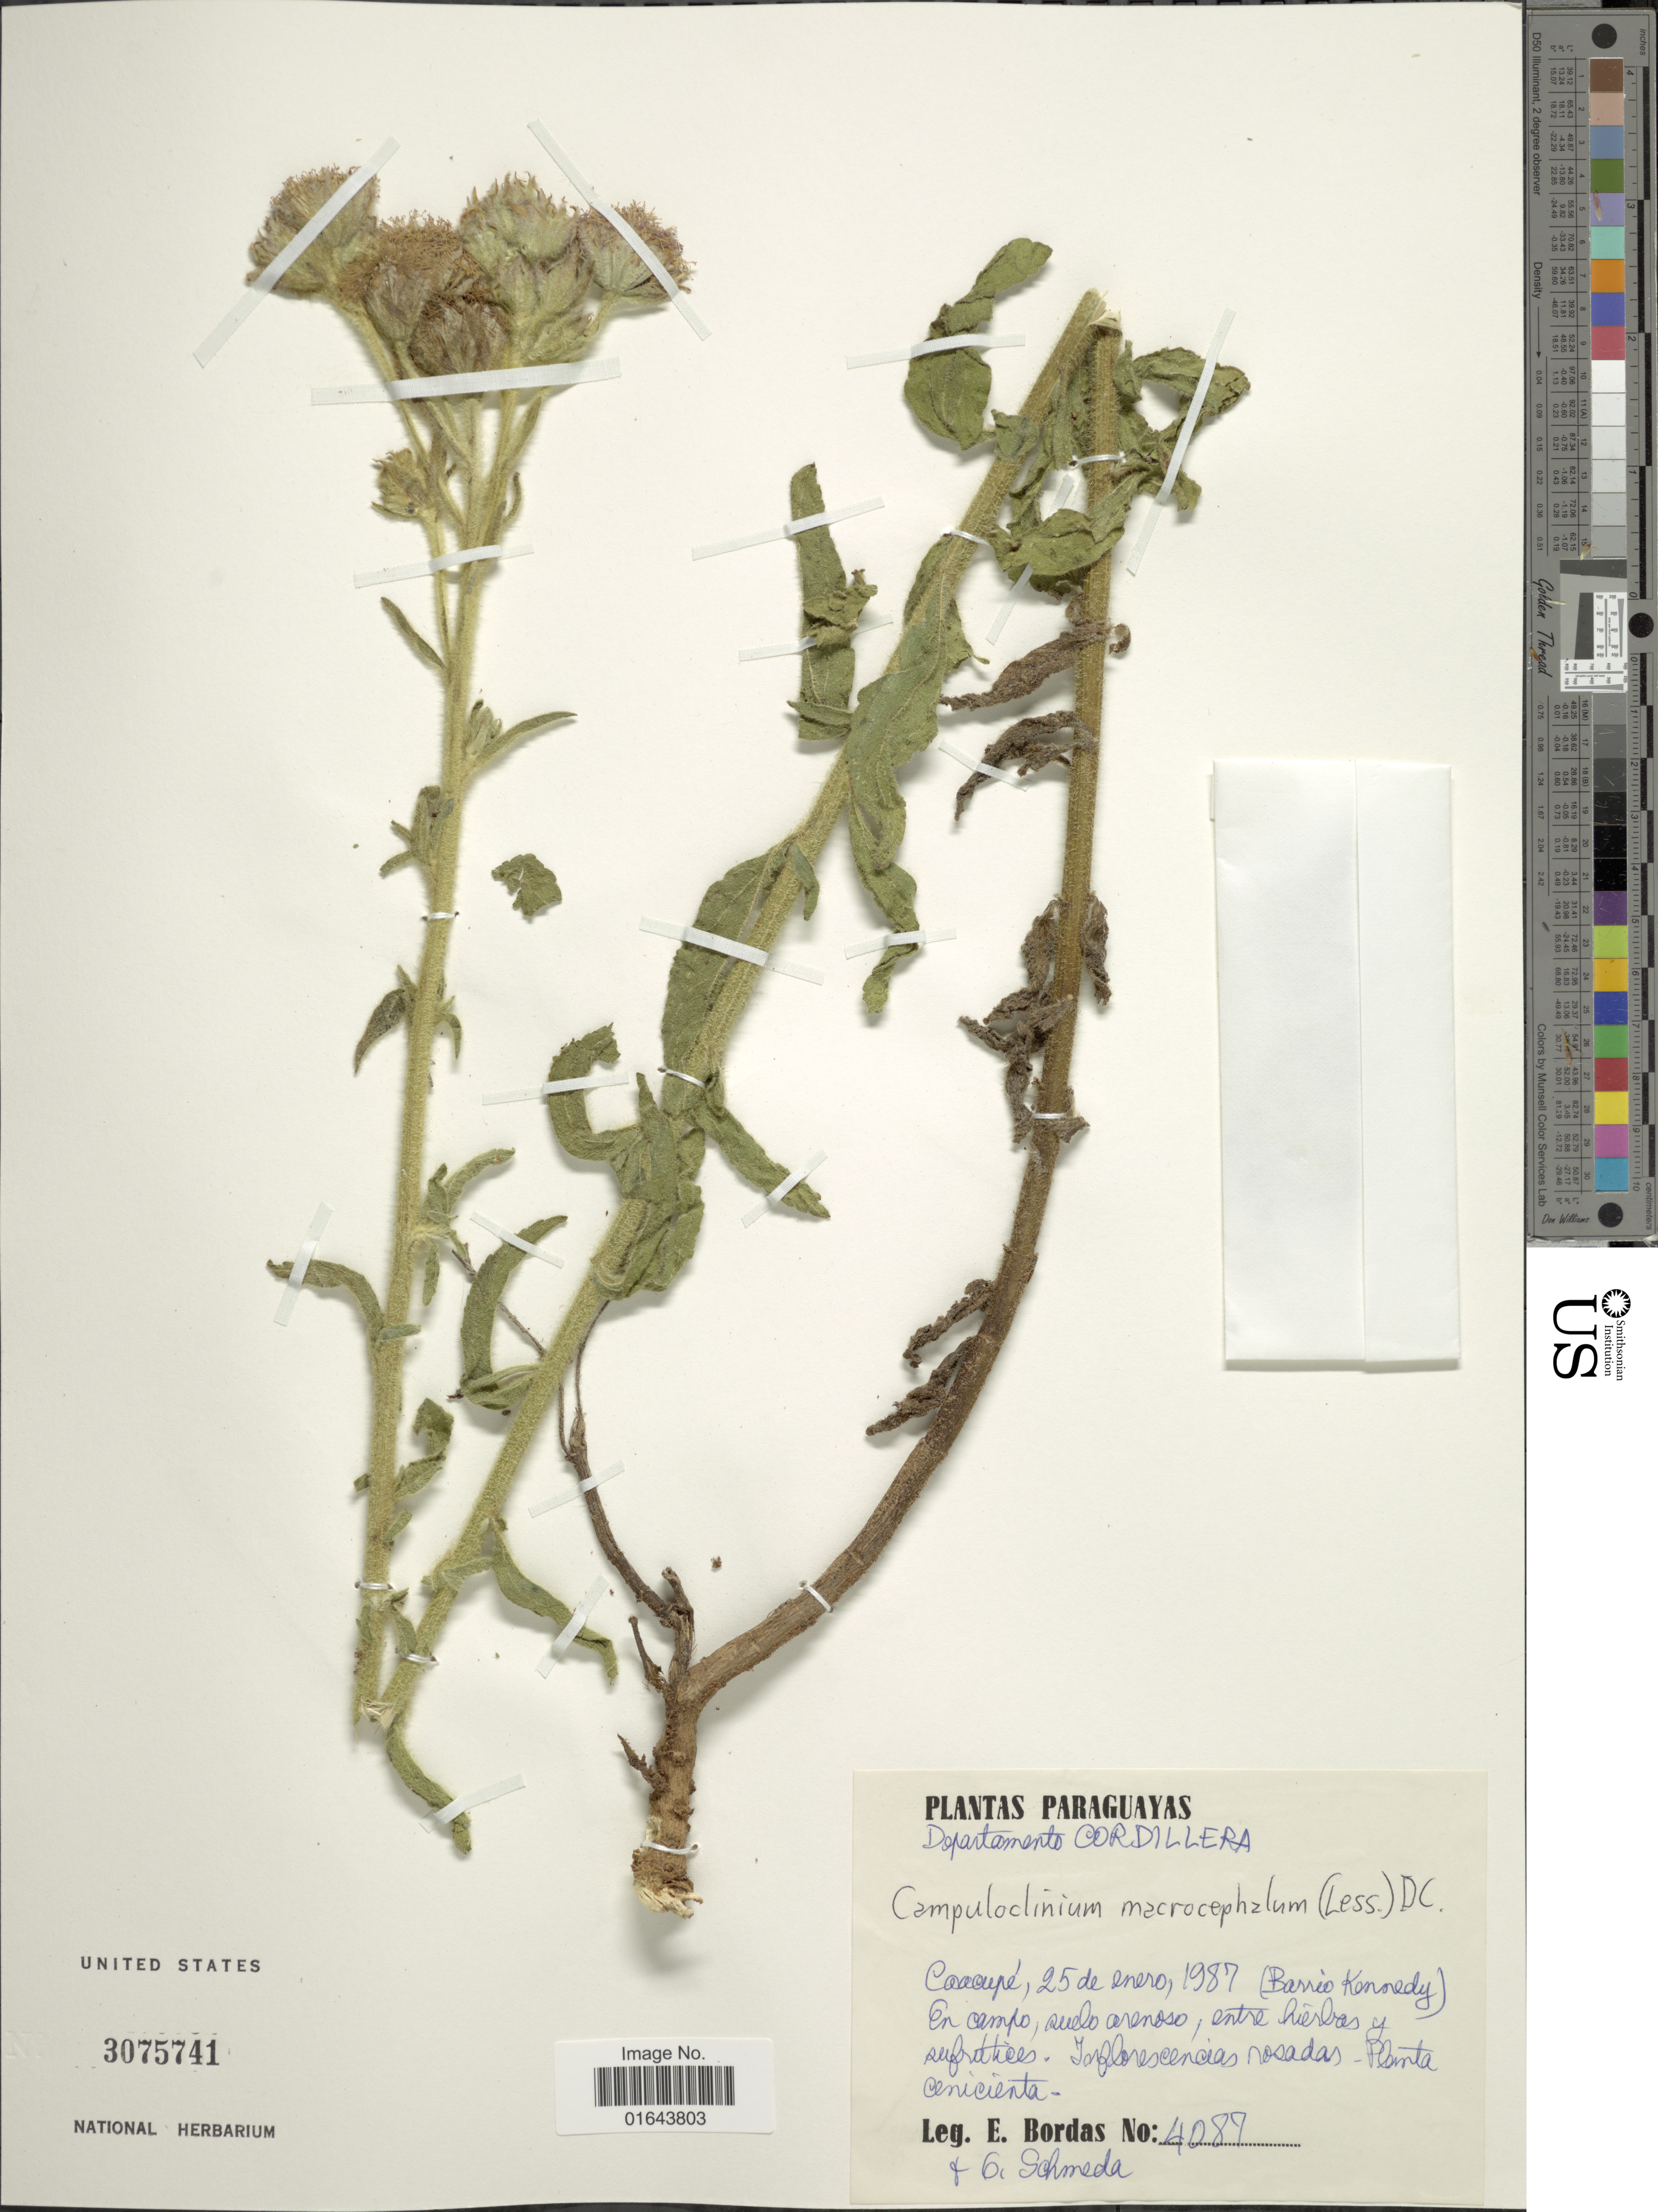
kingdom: Plantae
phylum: Tracheophyta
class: Magnoliopsida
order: Asterales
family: Asteraceae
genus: Campuloclinium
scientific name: Campuloclinium macrocephalum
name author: (Less.) DC.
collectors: E. Bordas & G. Schmeda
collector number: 4087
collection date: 1987-01-25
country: Paraguay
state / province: Cordillera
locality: Departamento Cordillera. Caacupé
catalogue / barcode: US 3075741